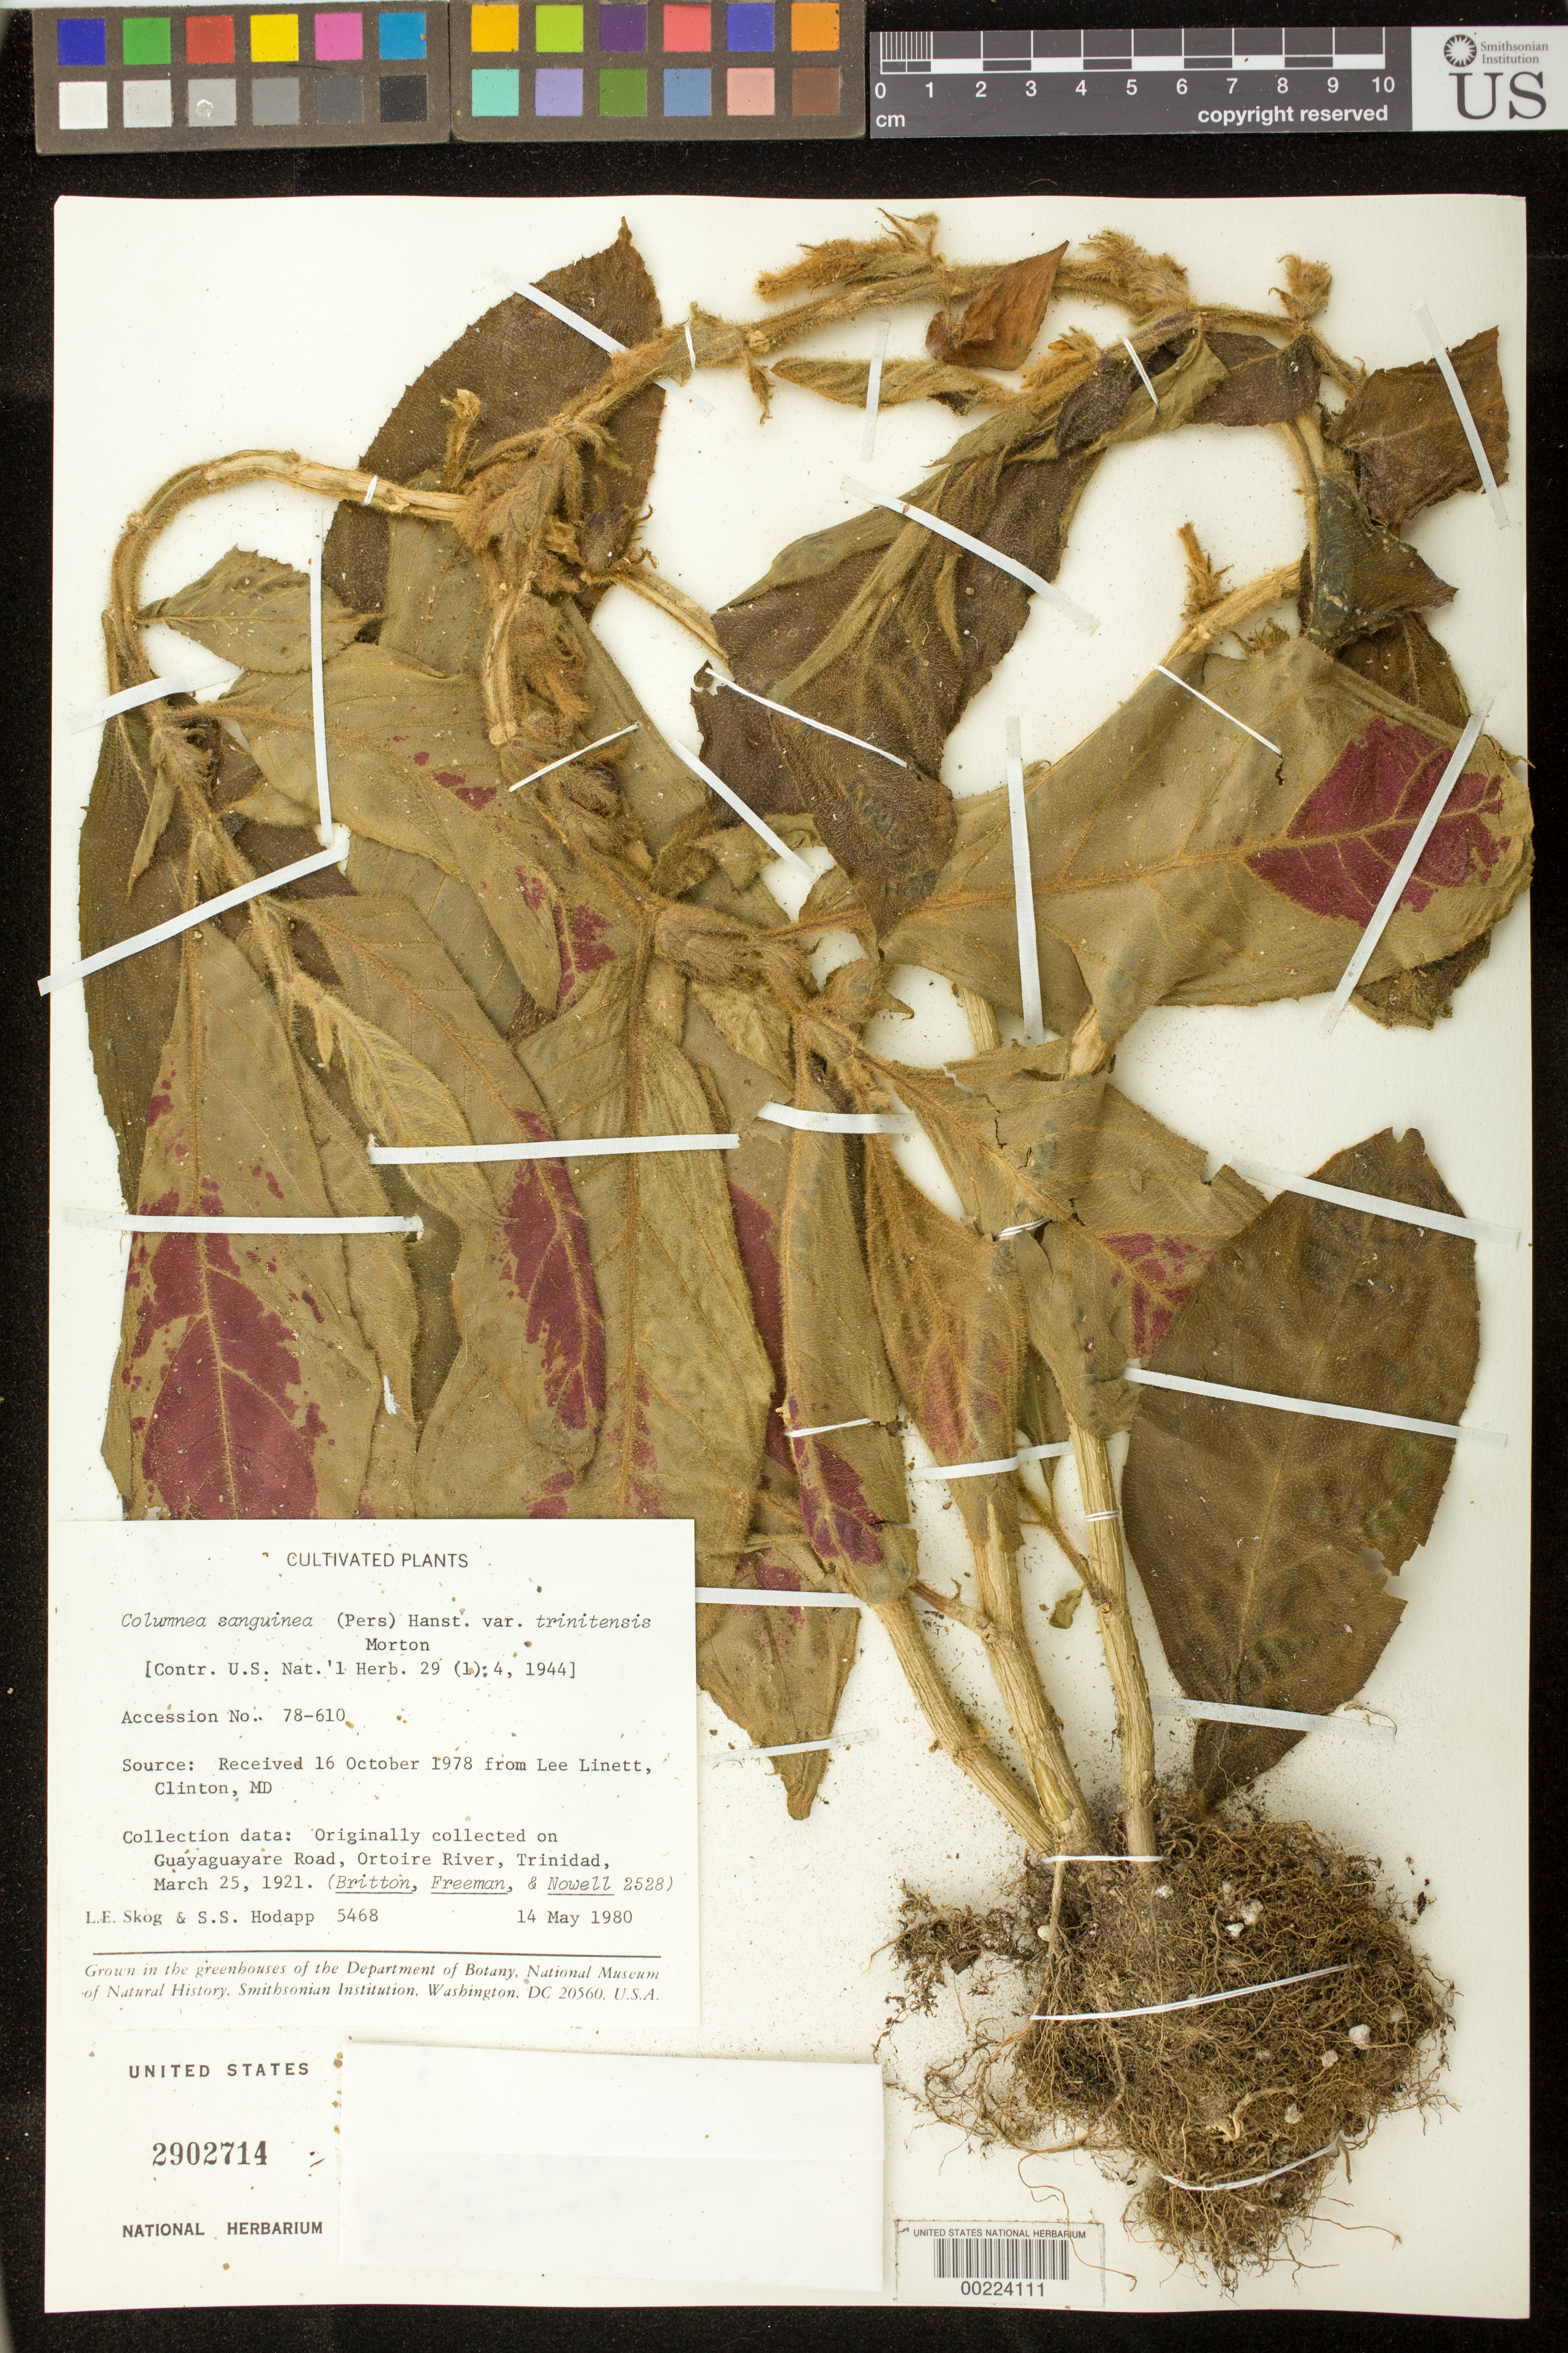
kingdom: Plantae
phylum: Tracheophyta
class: Magnoliopsida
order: Lamiales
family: Gesneriaceae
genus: Columnea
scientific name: Columnea sanguinea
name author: (Pers.) Hanst.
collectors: L. E. Skog & S. Hodapp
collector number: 5468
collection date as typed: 14 May 1980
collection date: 1980-05-14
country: United States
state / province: District of Columbia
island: Trinidad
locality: Grown in greenhouses of the Dept. of Botany, NMNH, Smithsonian Institution, Washington, DC [orig. Trinidad & Tobago?]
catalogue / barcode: US 2902714